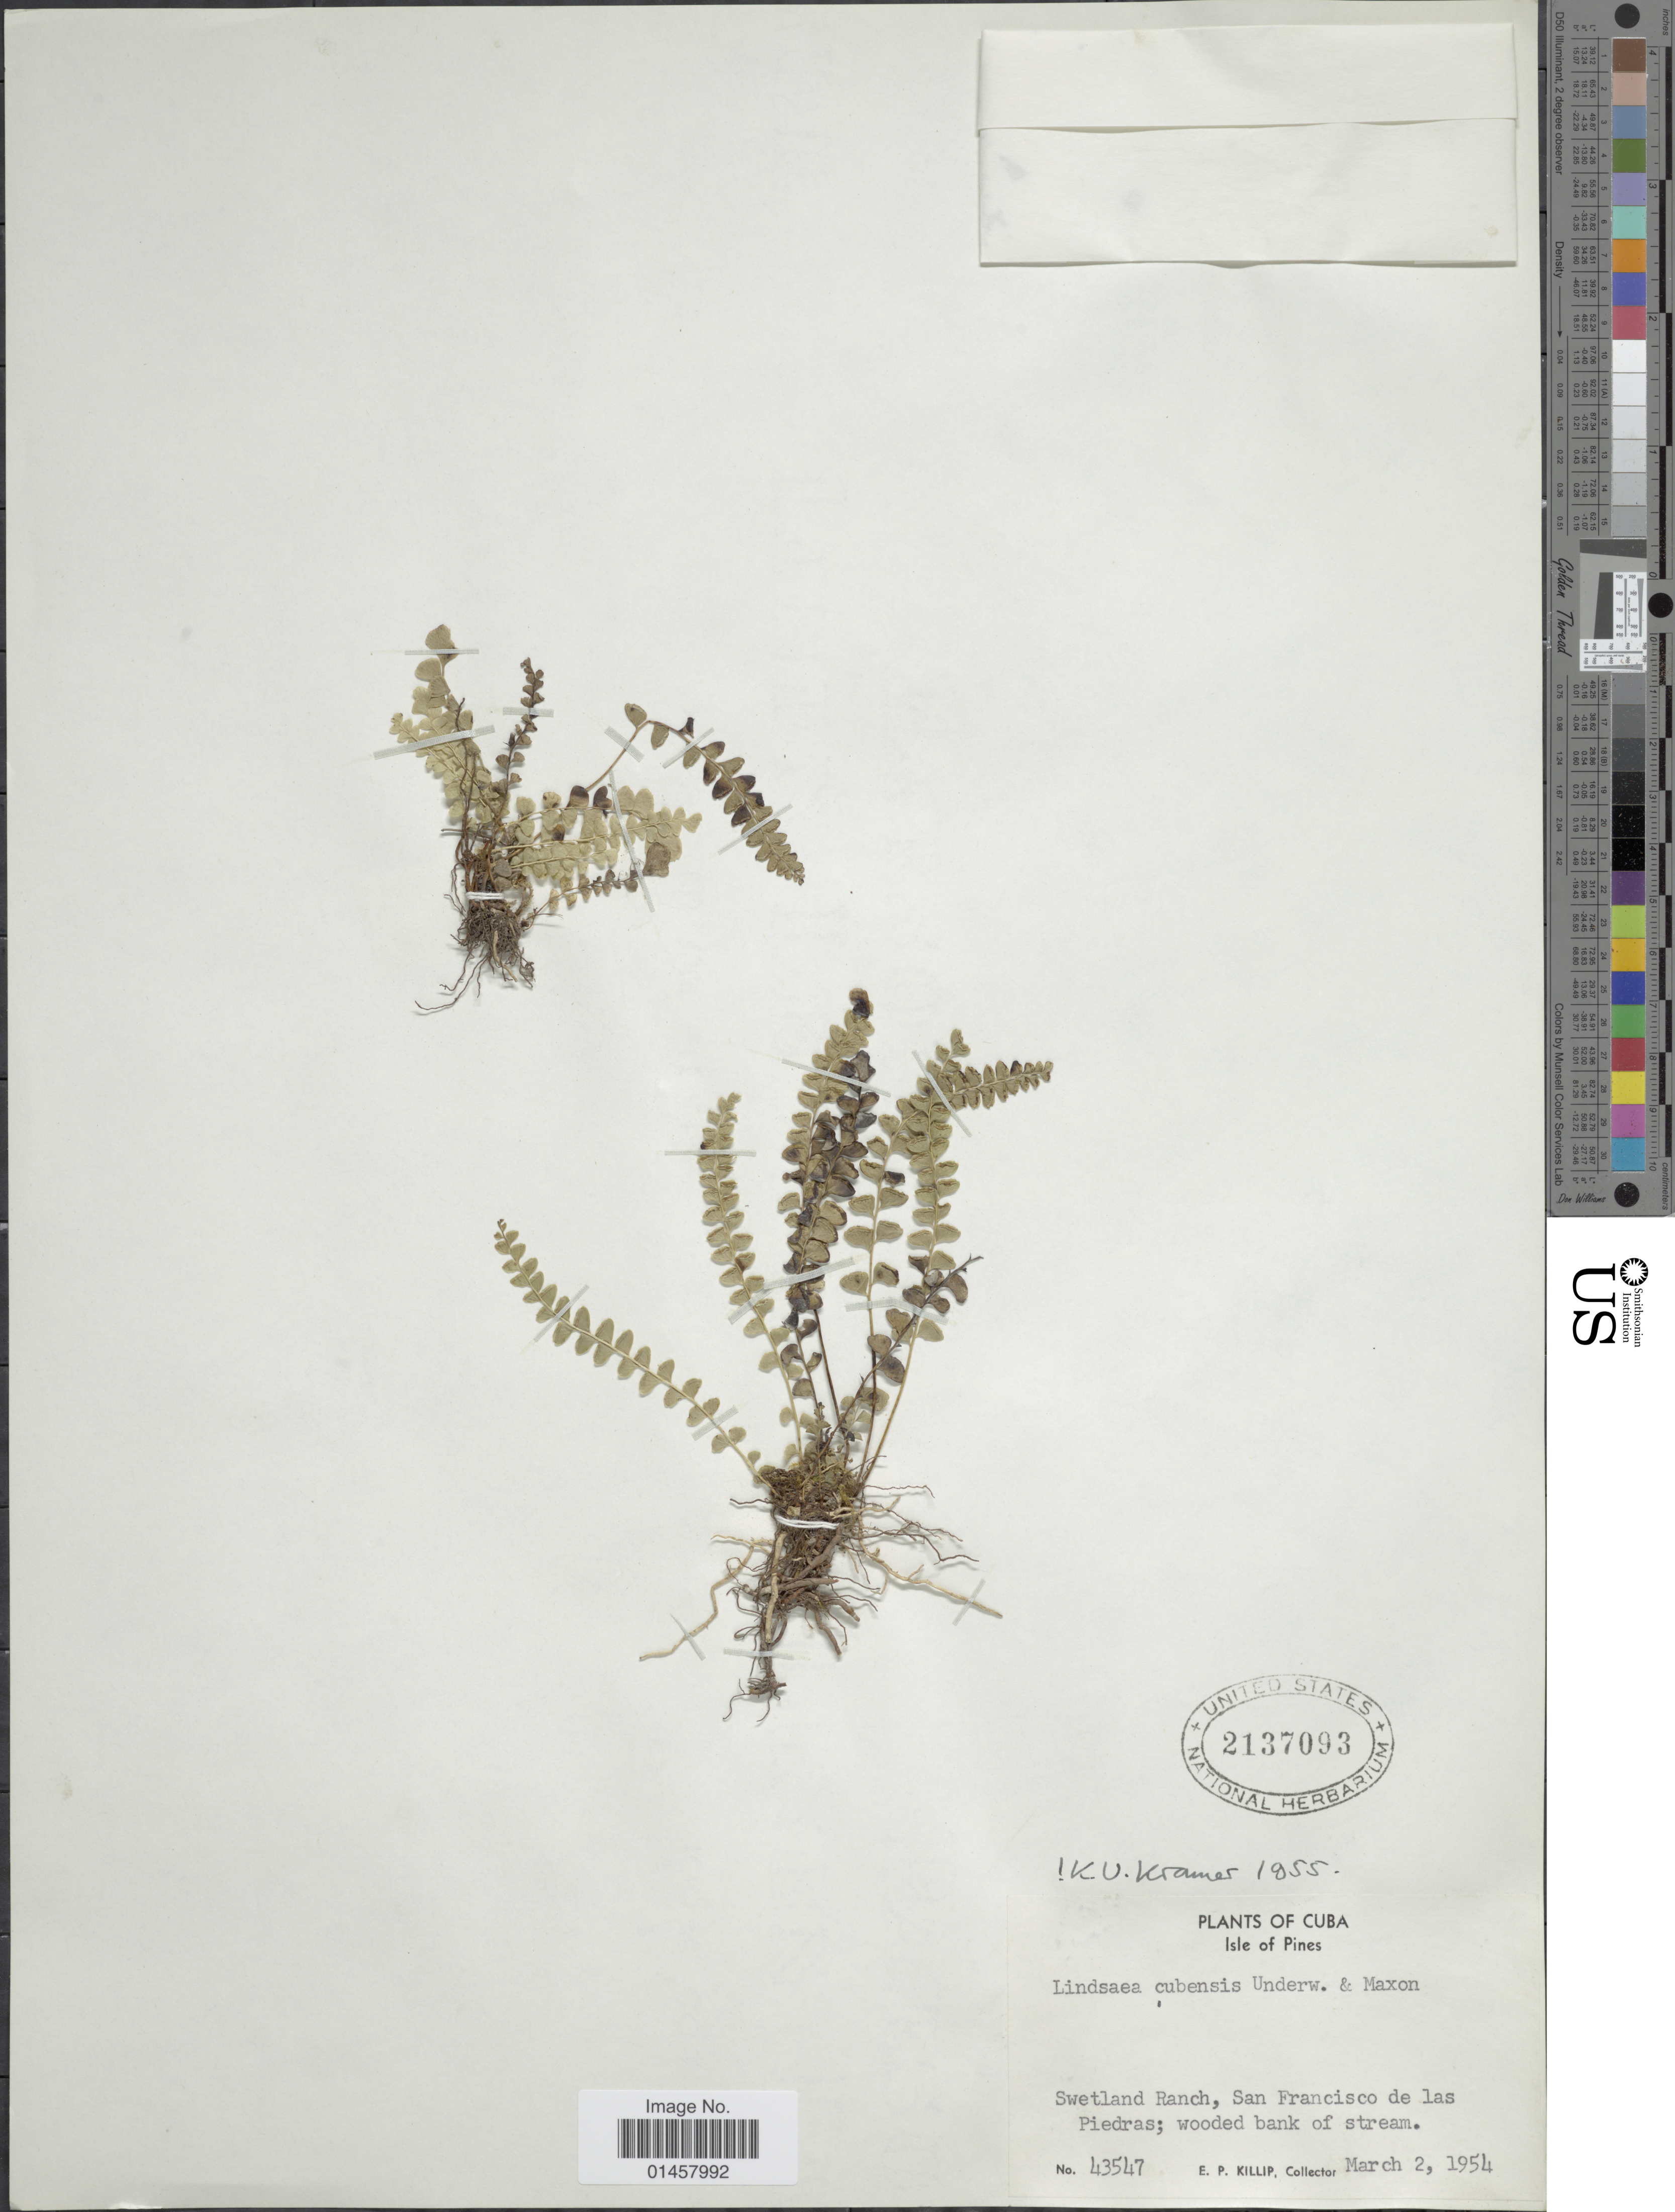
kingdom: Plantae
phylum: Tracheophyta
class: Polypodiopsida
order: Polypodiales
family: Lindsaeaceae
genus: Lindsaea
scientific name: Lindsaea cubensis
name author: Underw. & Maxon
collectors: E. P. Killip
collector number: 43547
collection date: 1954-03-02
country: Cuba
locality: Isle of Pines, Swetland Ranch, San Francisco de la Piedras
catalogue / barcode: US 2137093